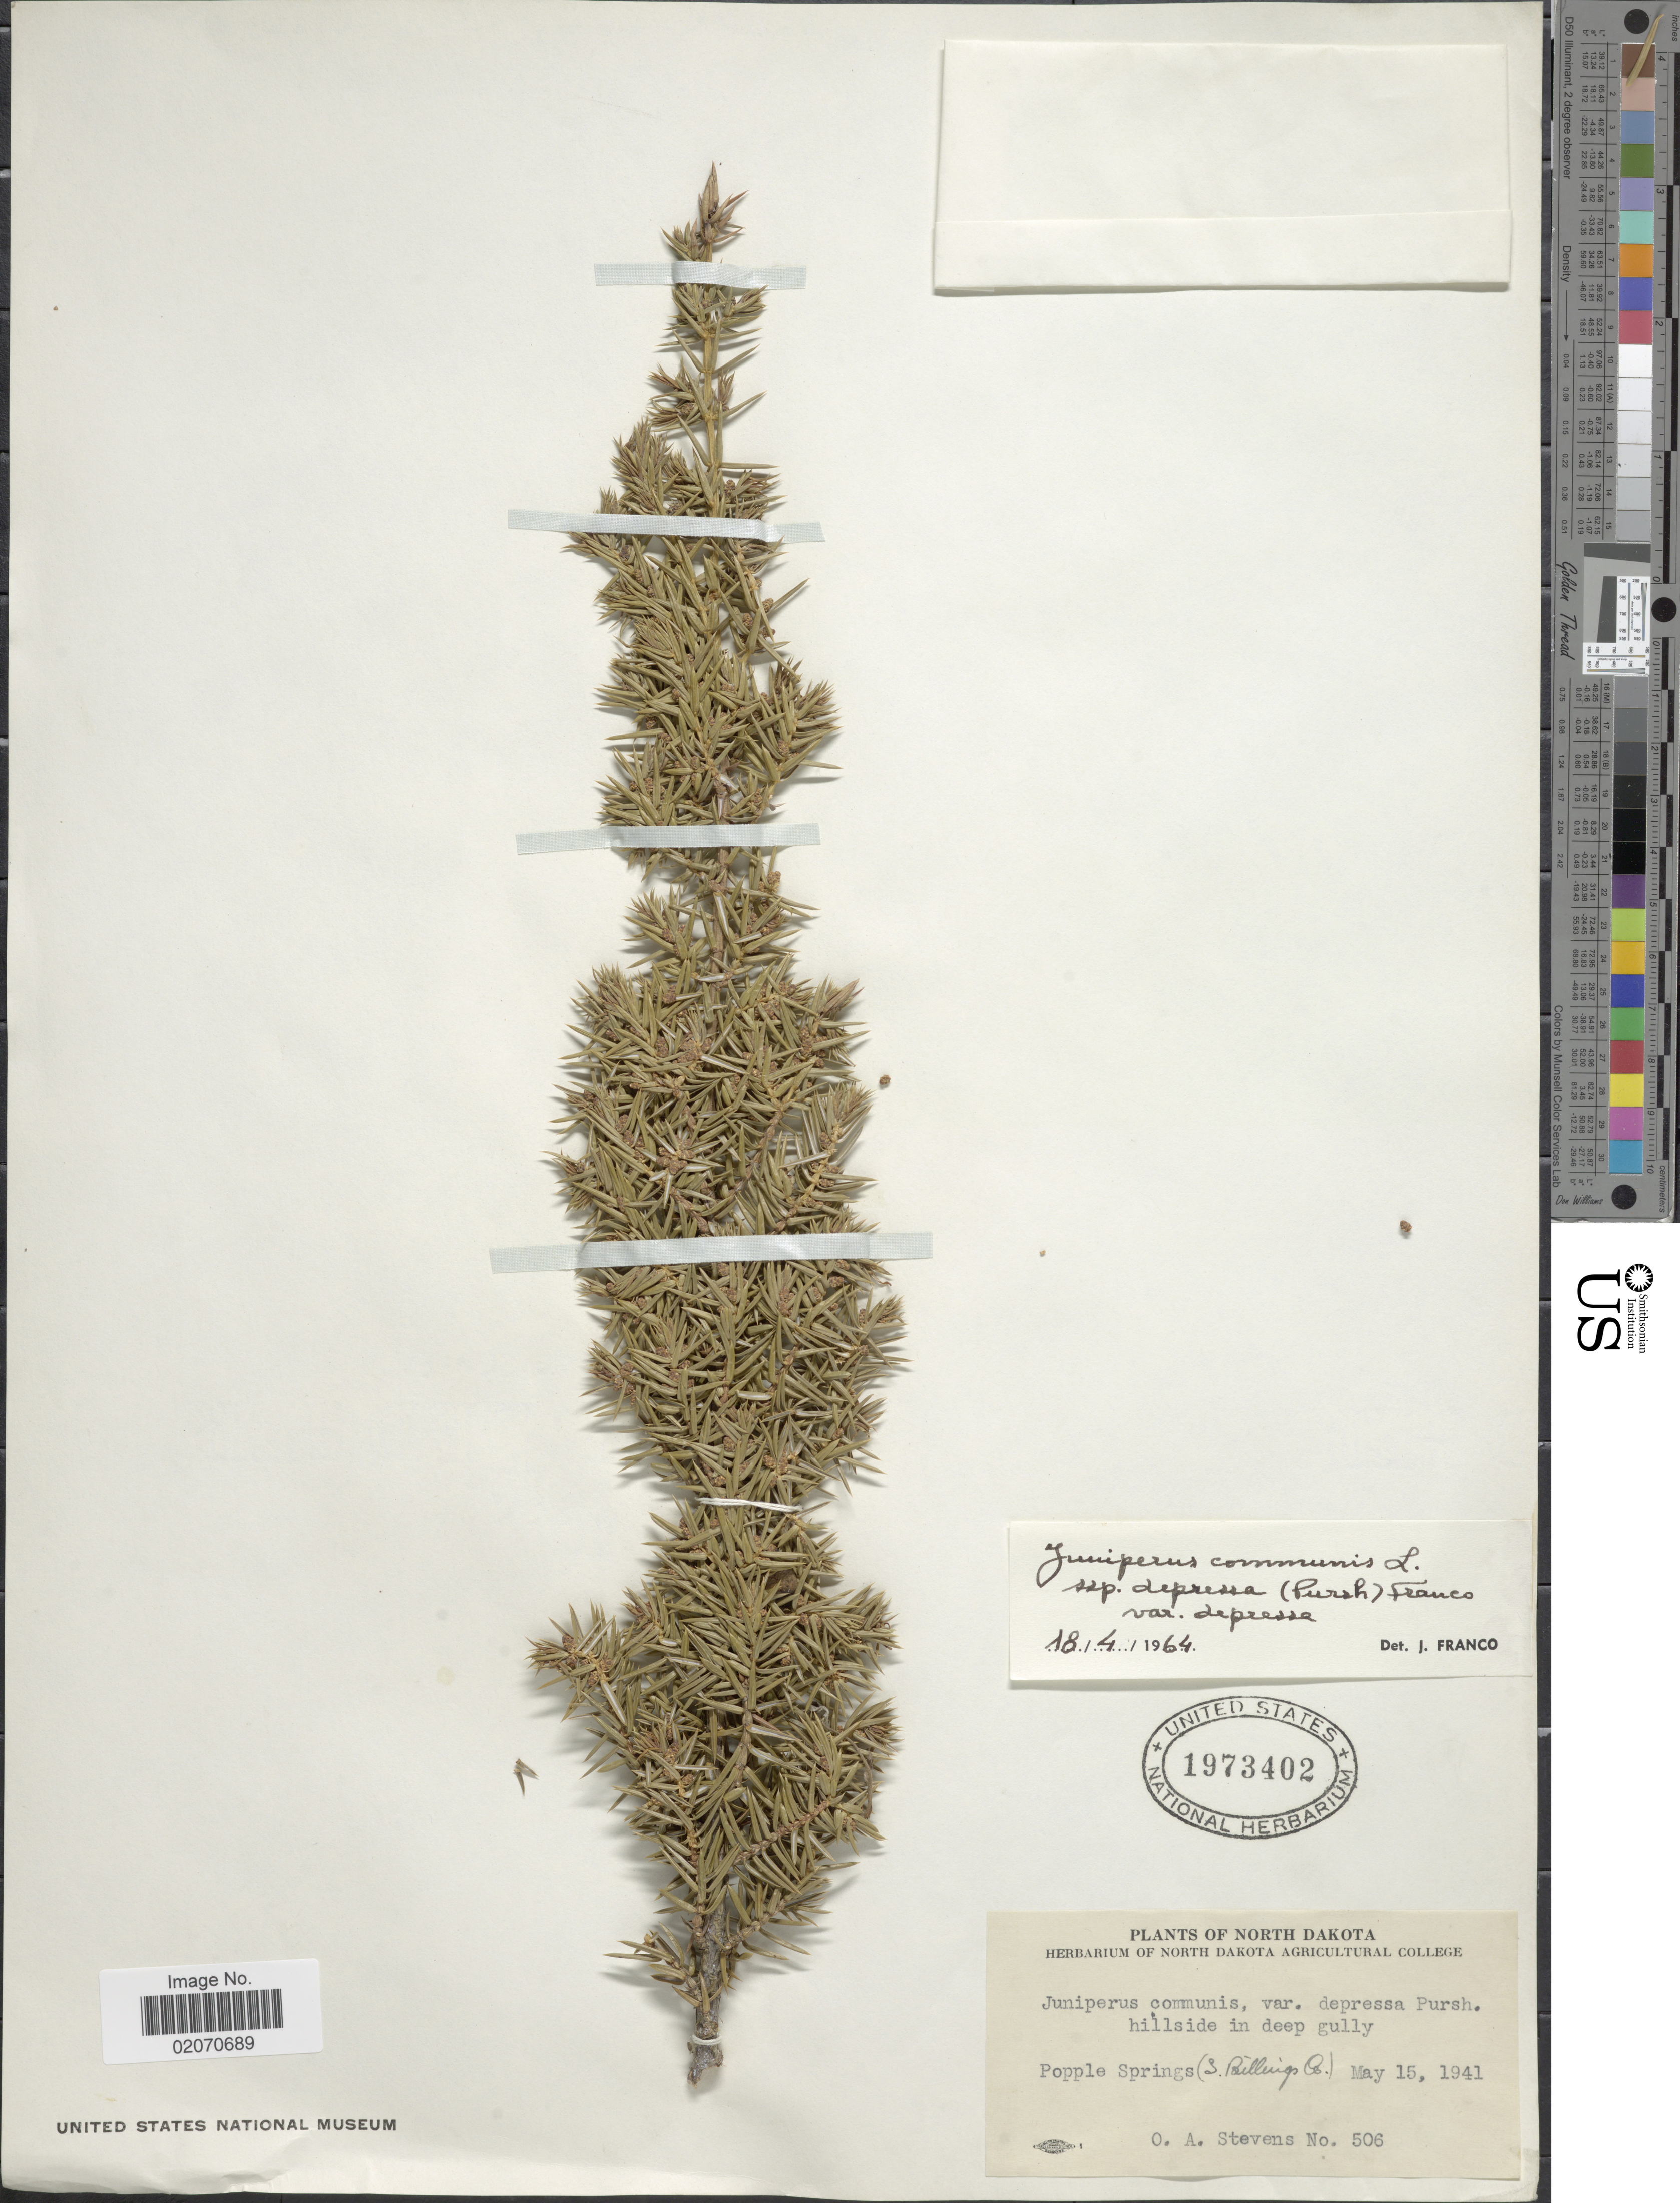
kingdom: Plantae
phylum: Tracheophyta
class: Pinopsida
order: Pinales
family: Cupressaceae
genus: Juniperus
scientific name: Juniperus communis var. depressa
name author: Pursh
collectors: O. A. Stevens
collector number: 506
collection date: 1941-05-15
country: United States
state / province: North Dakota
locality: Popple Springs (S. Billings Co.)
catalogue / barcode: US 1973402